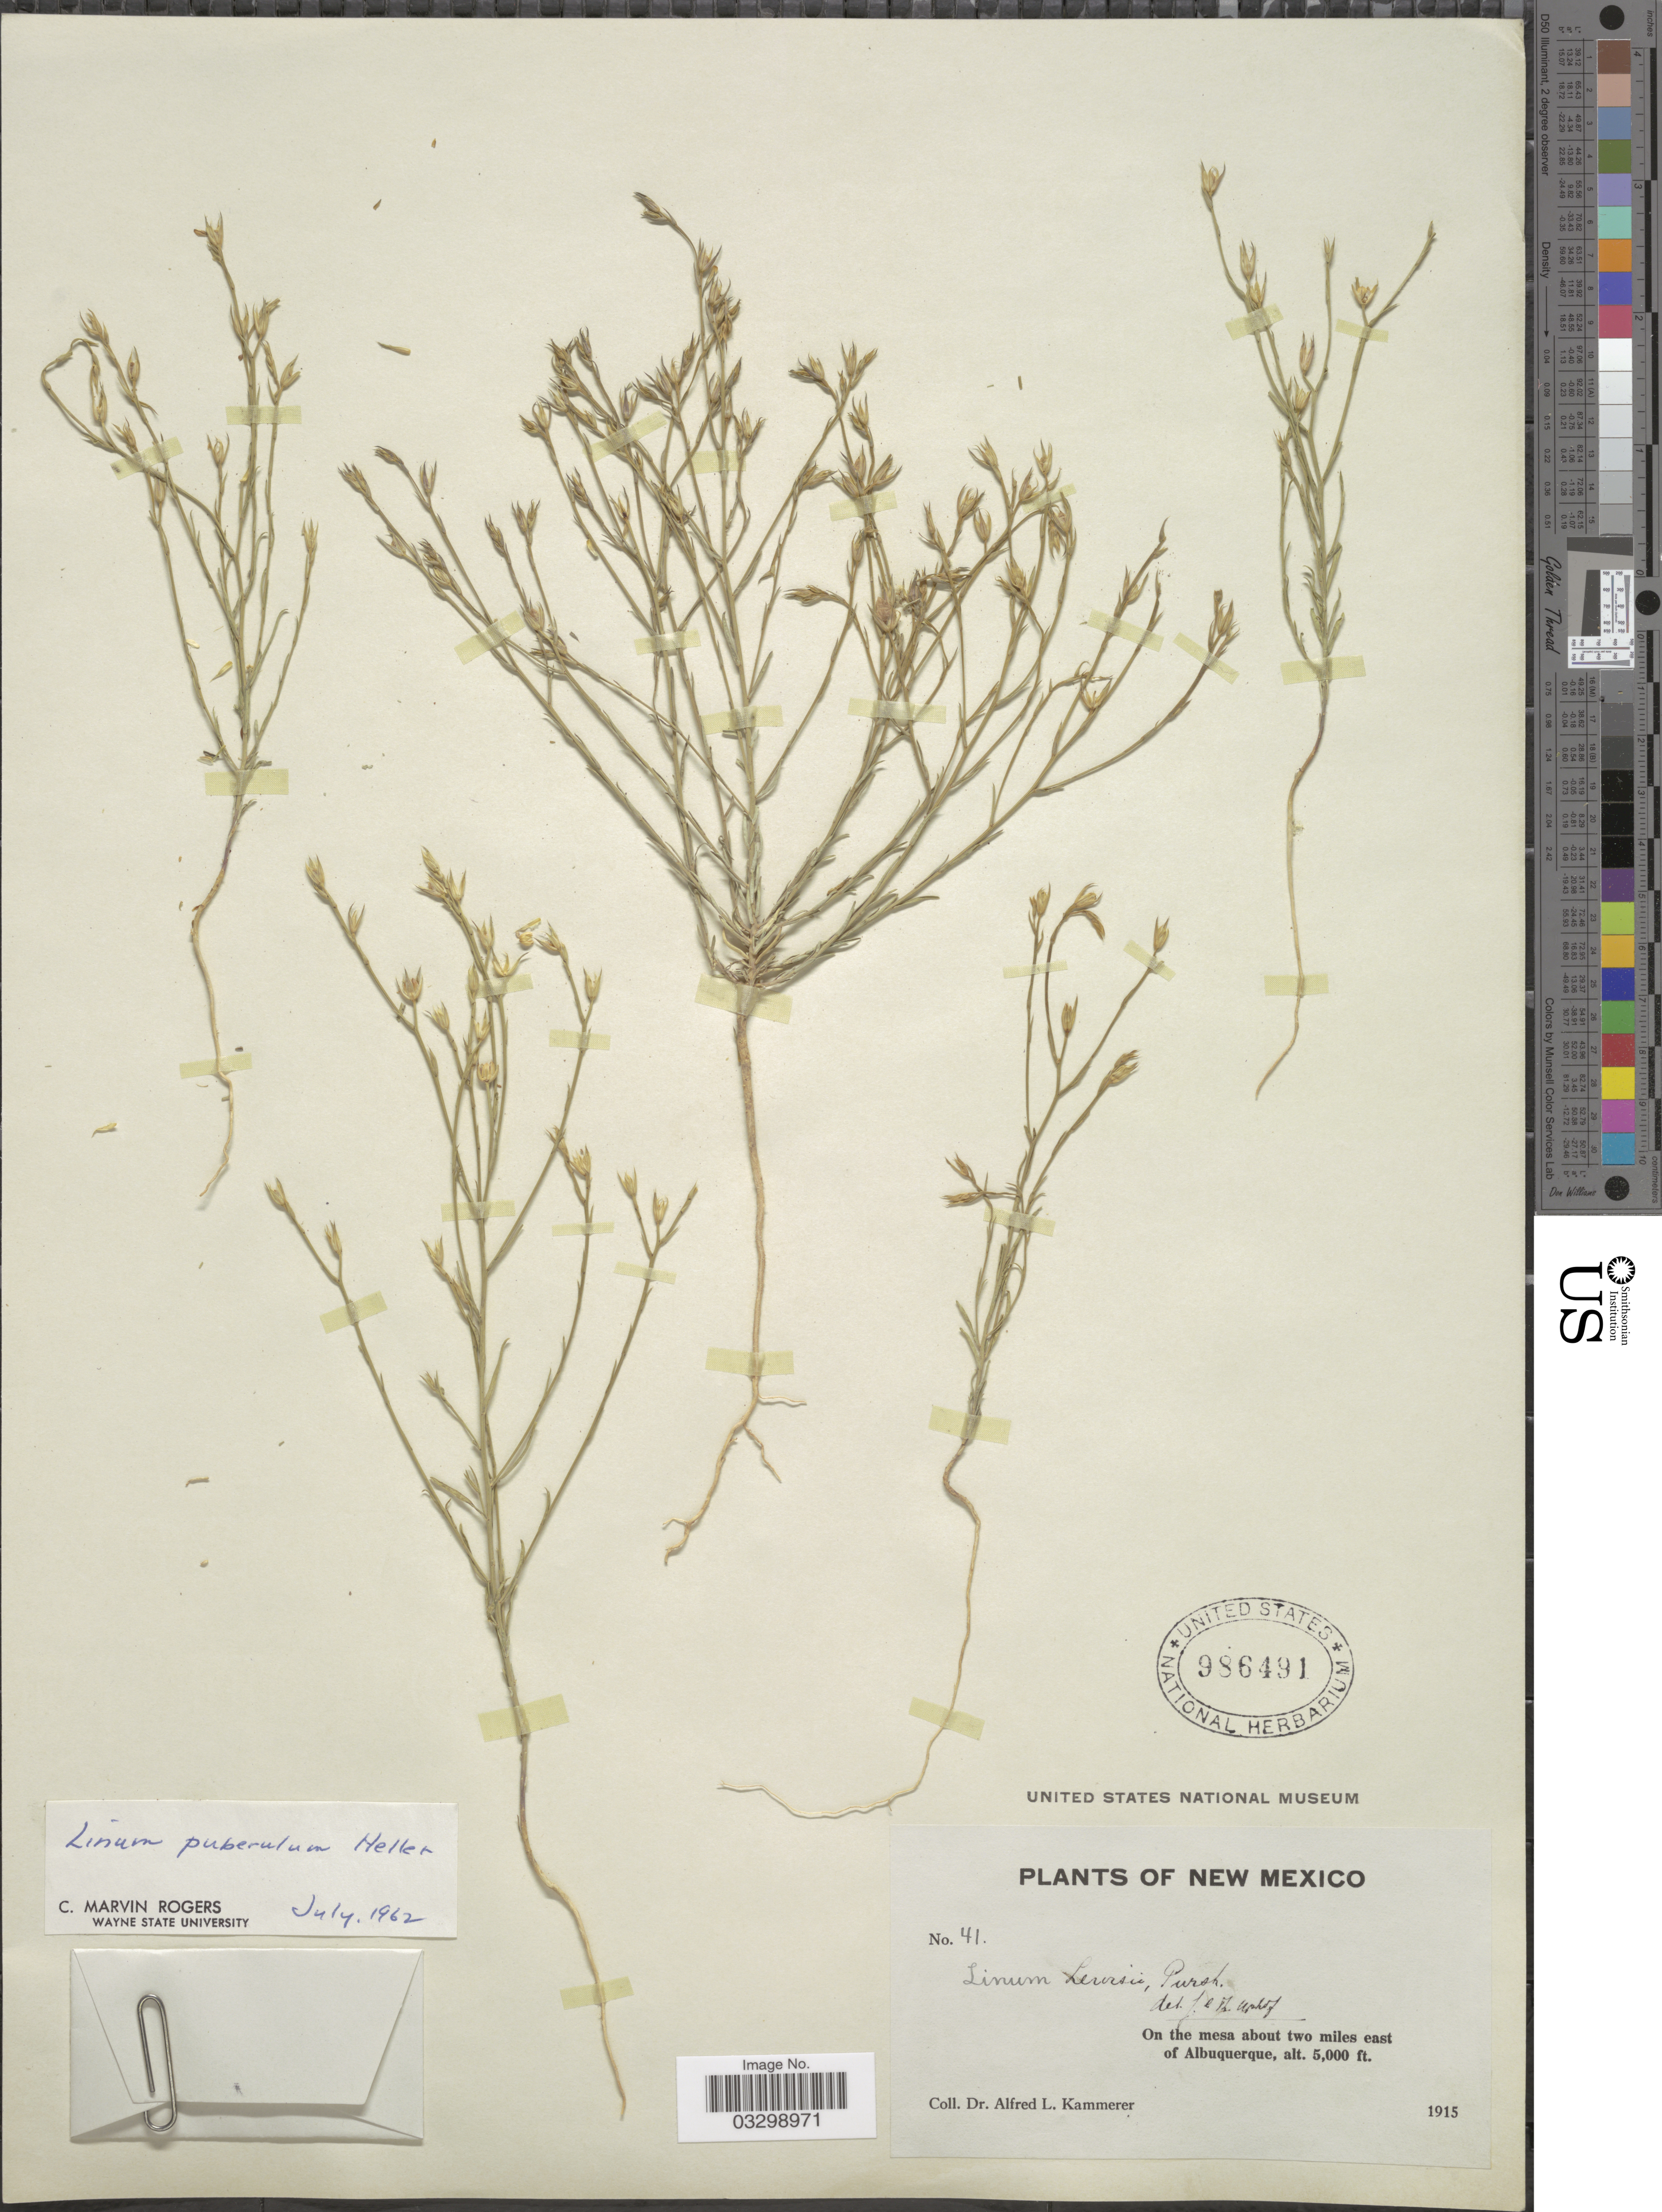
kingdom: Plantae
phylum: Tracheophyta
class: Magnoliopsida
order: Malpighiales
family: Linaceae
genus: Linum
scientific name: Linum puberulum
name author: (Engelm.) A. Heller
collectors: A. Kammerer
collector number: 41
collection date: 1915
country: United States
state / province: New Mexico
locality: On the mesa about two miles east of Albuquerque.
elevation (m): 1524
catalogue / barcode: US 986491